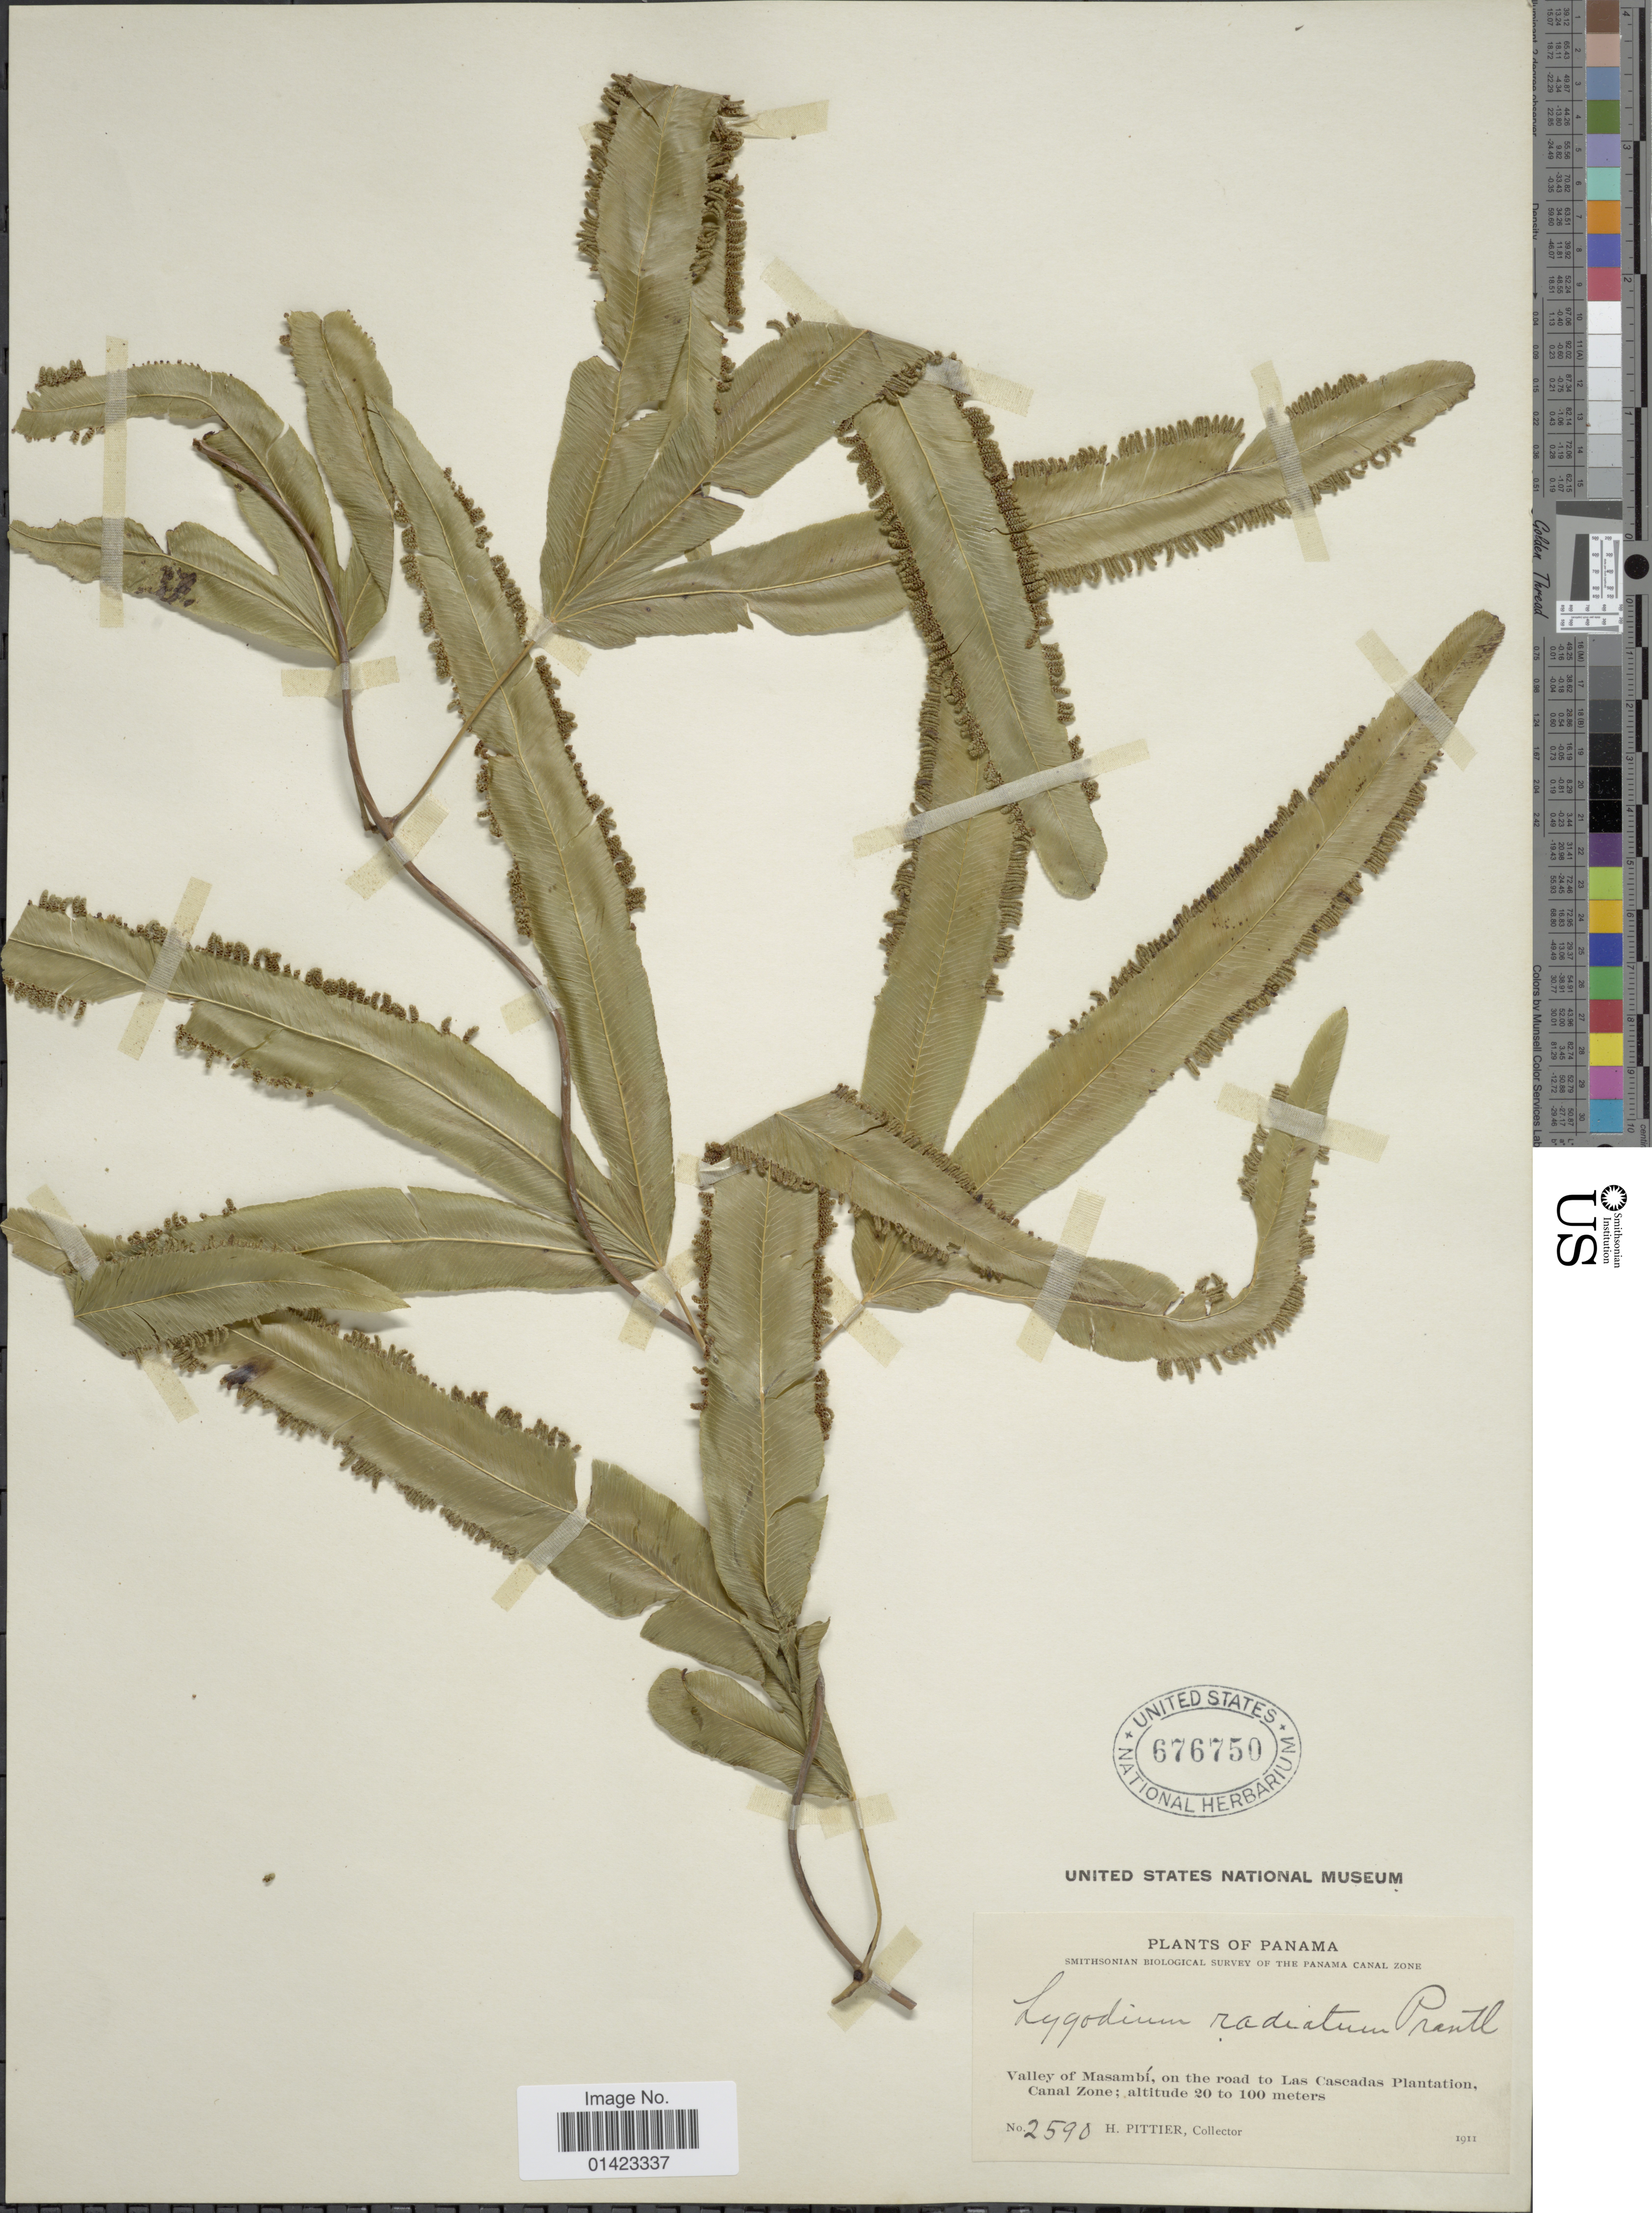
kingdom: Plantae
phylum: Tracheophyta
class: Polypodiopsida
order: Schizaeales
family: Lygodiaceae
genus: Lygodium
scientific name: Lygodium radiatum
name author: Prantl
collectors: H. F. Pittier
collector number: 2590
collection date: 1911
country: Panama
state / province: Colón / Panamá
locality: Valley of Masambi, on the road to Las Cascadas Plantation, canal Zone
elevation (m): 20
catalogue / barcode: US 676750